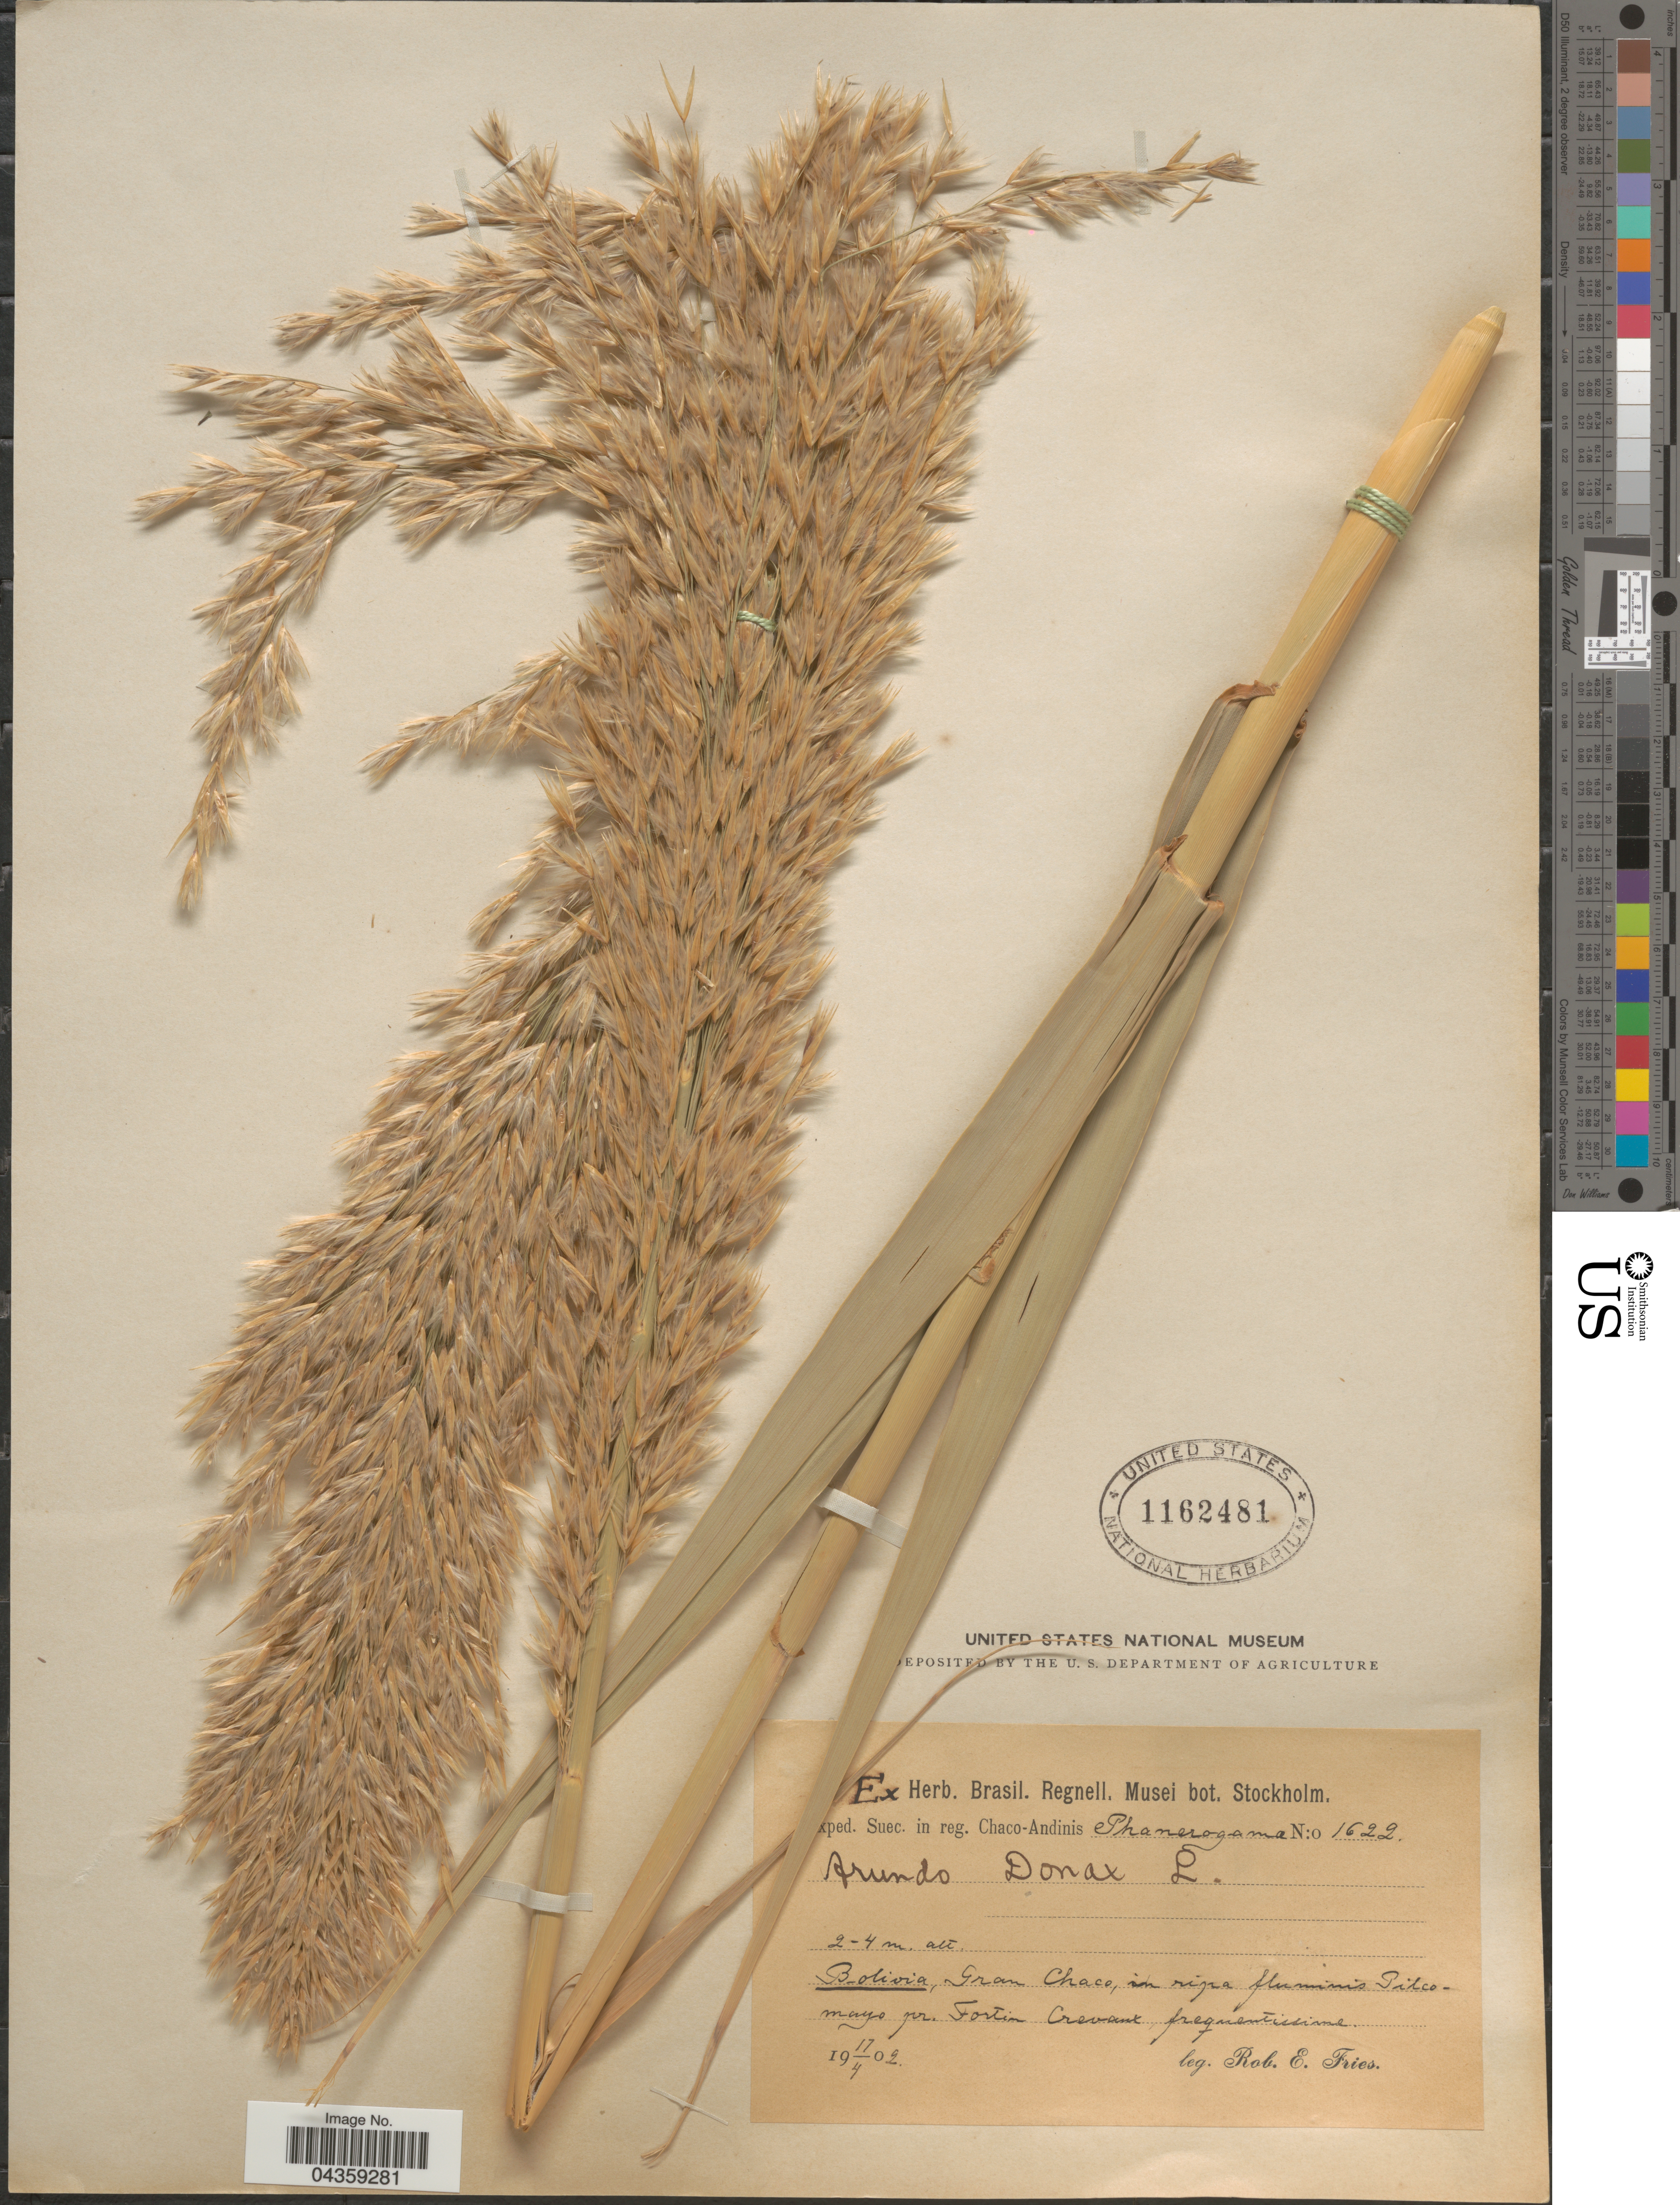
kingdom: Plantae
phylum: Tracheophyta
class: Liliopsida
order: Poales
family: Poaceae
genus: Arundo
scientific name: Arundo donax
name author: L.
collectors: R. E. Fries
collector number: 1622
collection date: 1902-04-17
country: Bolivia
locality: Gran Chaco, in ripa fluminis Pilcomayo pt. Fortin Crevant.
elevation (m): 2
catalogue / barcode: US 1162481